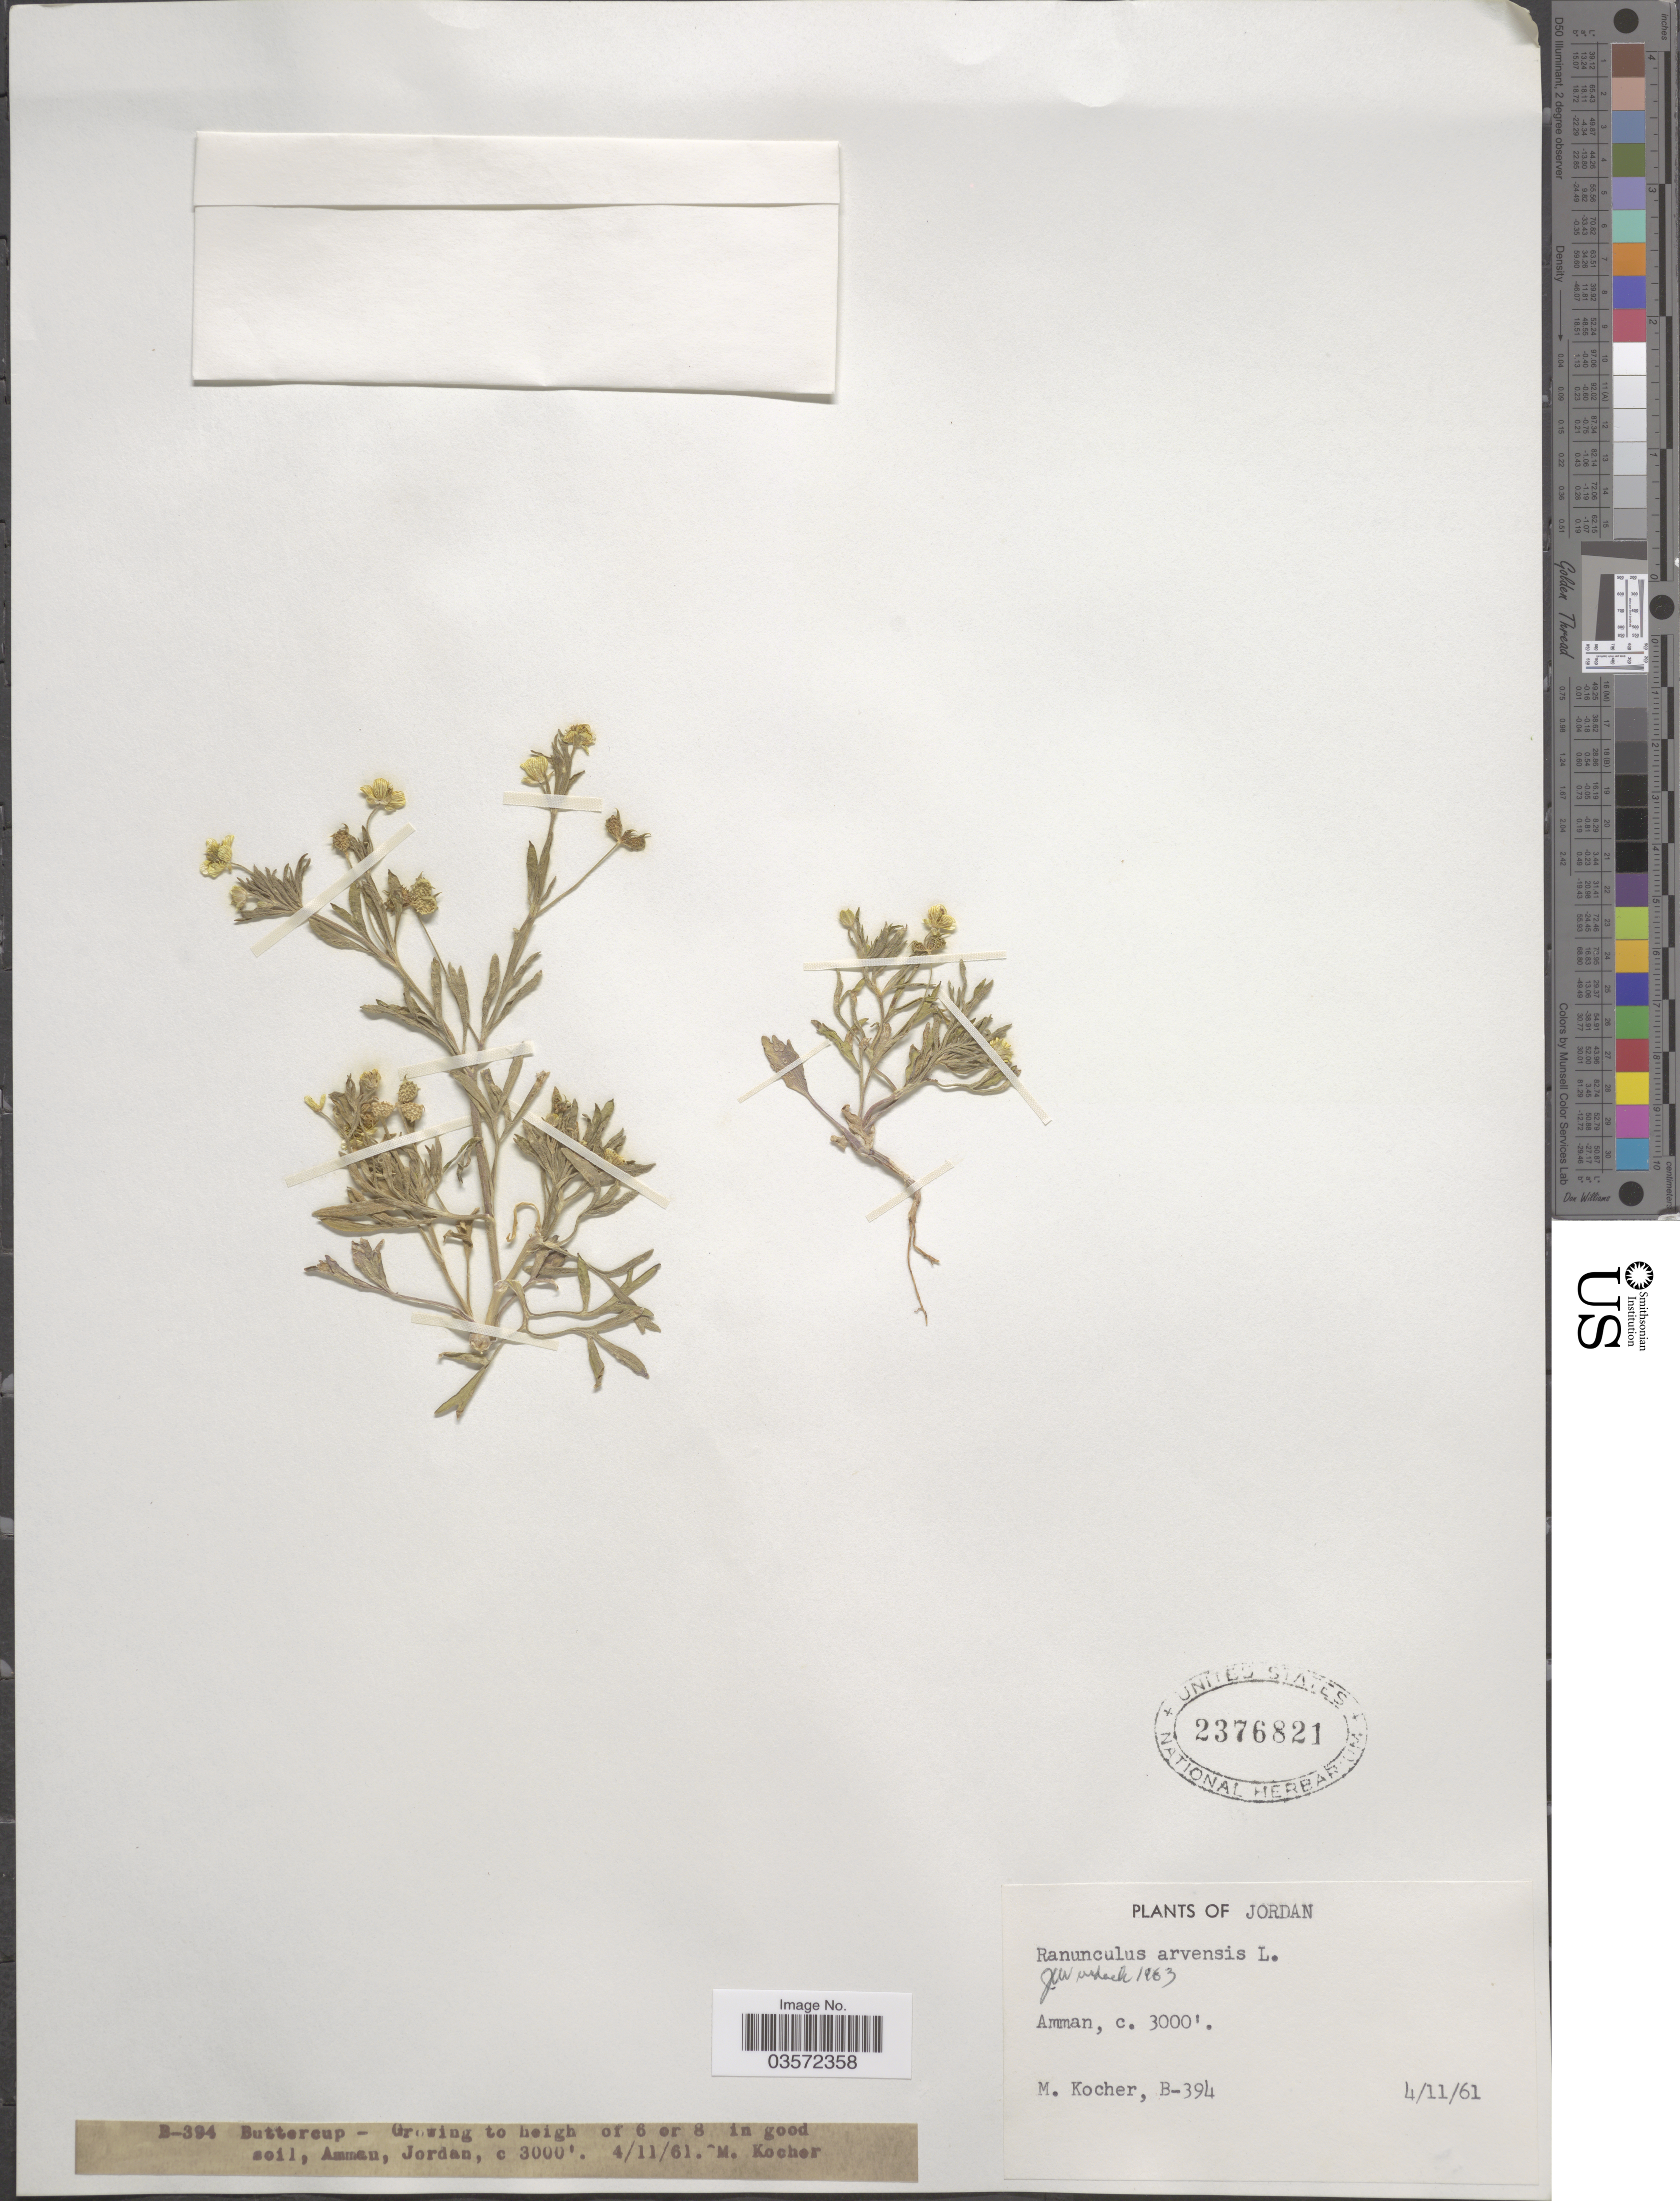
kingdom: Plantae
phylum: Tracheophyta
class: Magnoliopsida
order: Ranunculales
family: Ranunculaceae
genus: Ranunculus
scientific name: Ranunculus arvensis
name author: L.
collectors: M. Kocher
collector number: B-394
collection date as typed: Transcribed d/m/y: 4/11/61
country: Jordan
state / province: Amman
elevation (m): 914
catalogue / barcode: US 2376821